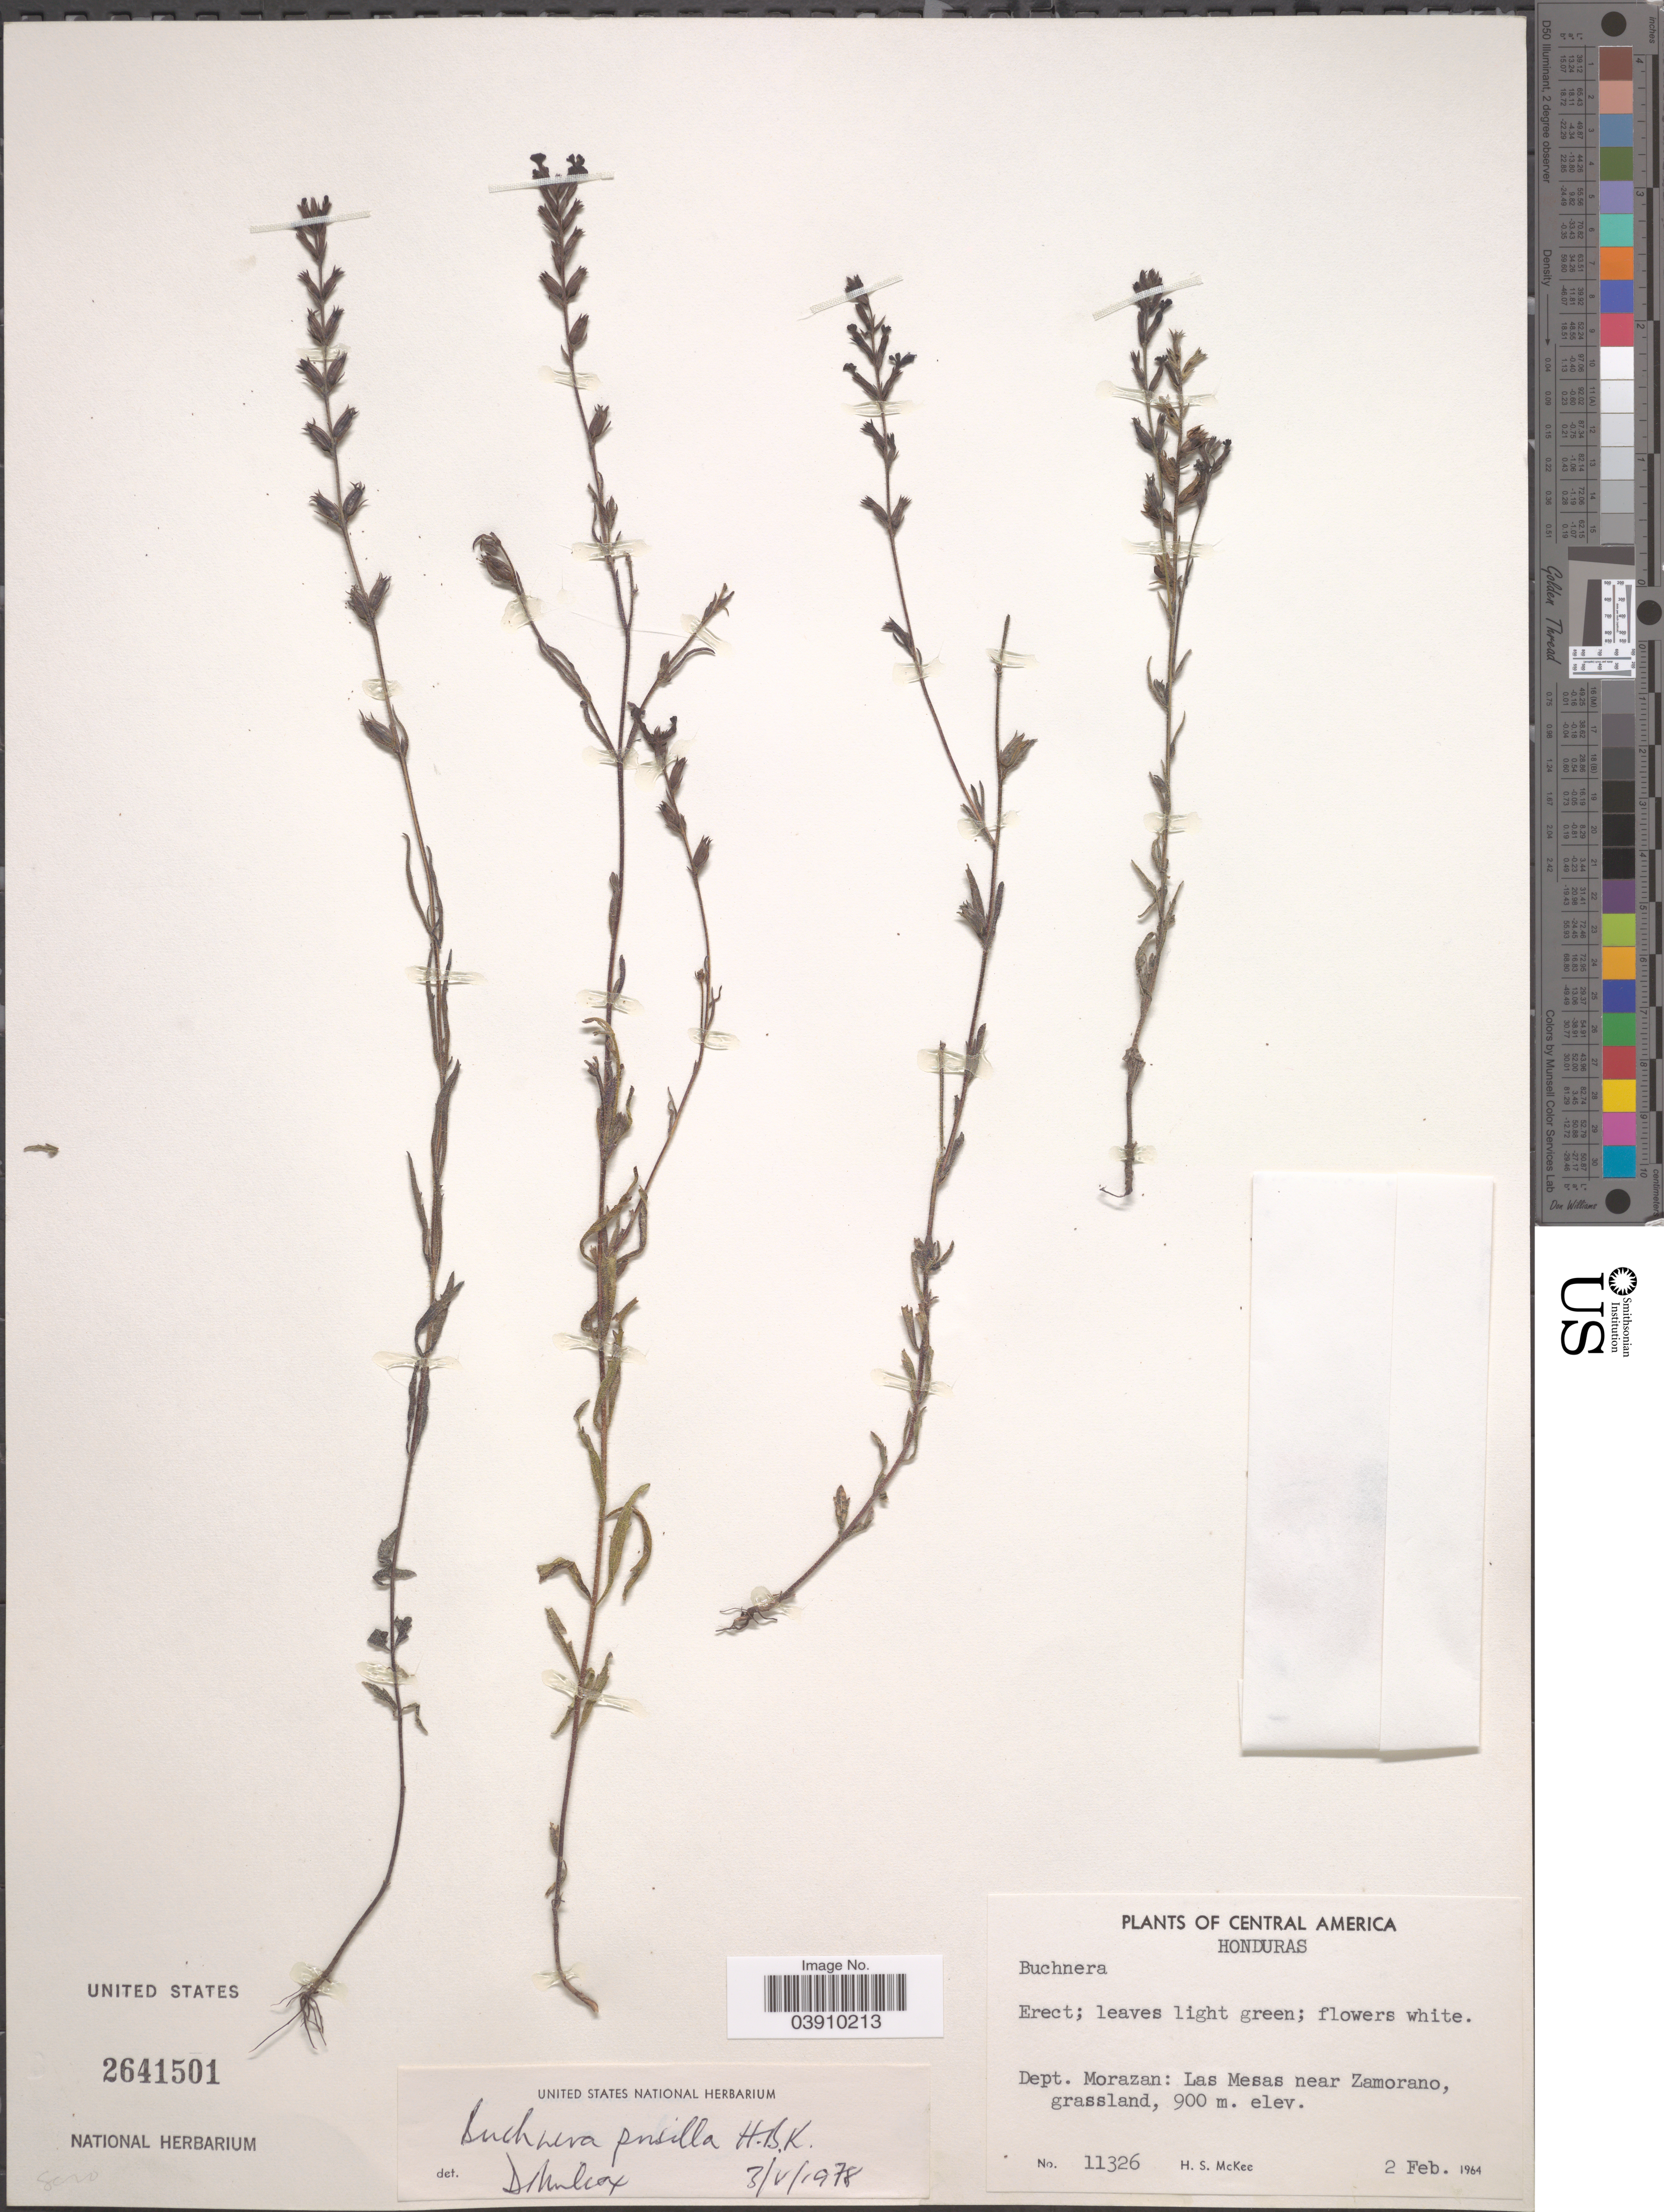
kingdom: Plantae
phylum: Tracheophyta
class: Magnoliopsida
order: Lamiales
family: Orobanchaceae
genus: Buchnera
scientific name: Buchnera pusilla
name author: Kunth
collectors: H. S. McKee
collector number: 11326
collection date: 1964-02-02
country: Honduras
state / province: Fco. Morazán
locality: Dept. Morazan: Las Mesas near Zamorano.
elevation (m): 900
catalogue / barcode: US 2641501